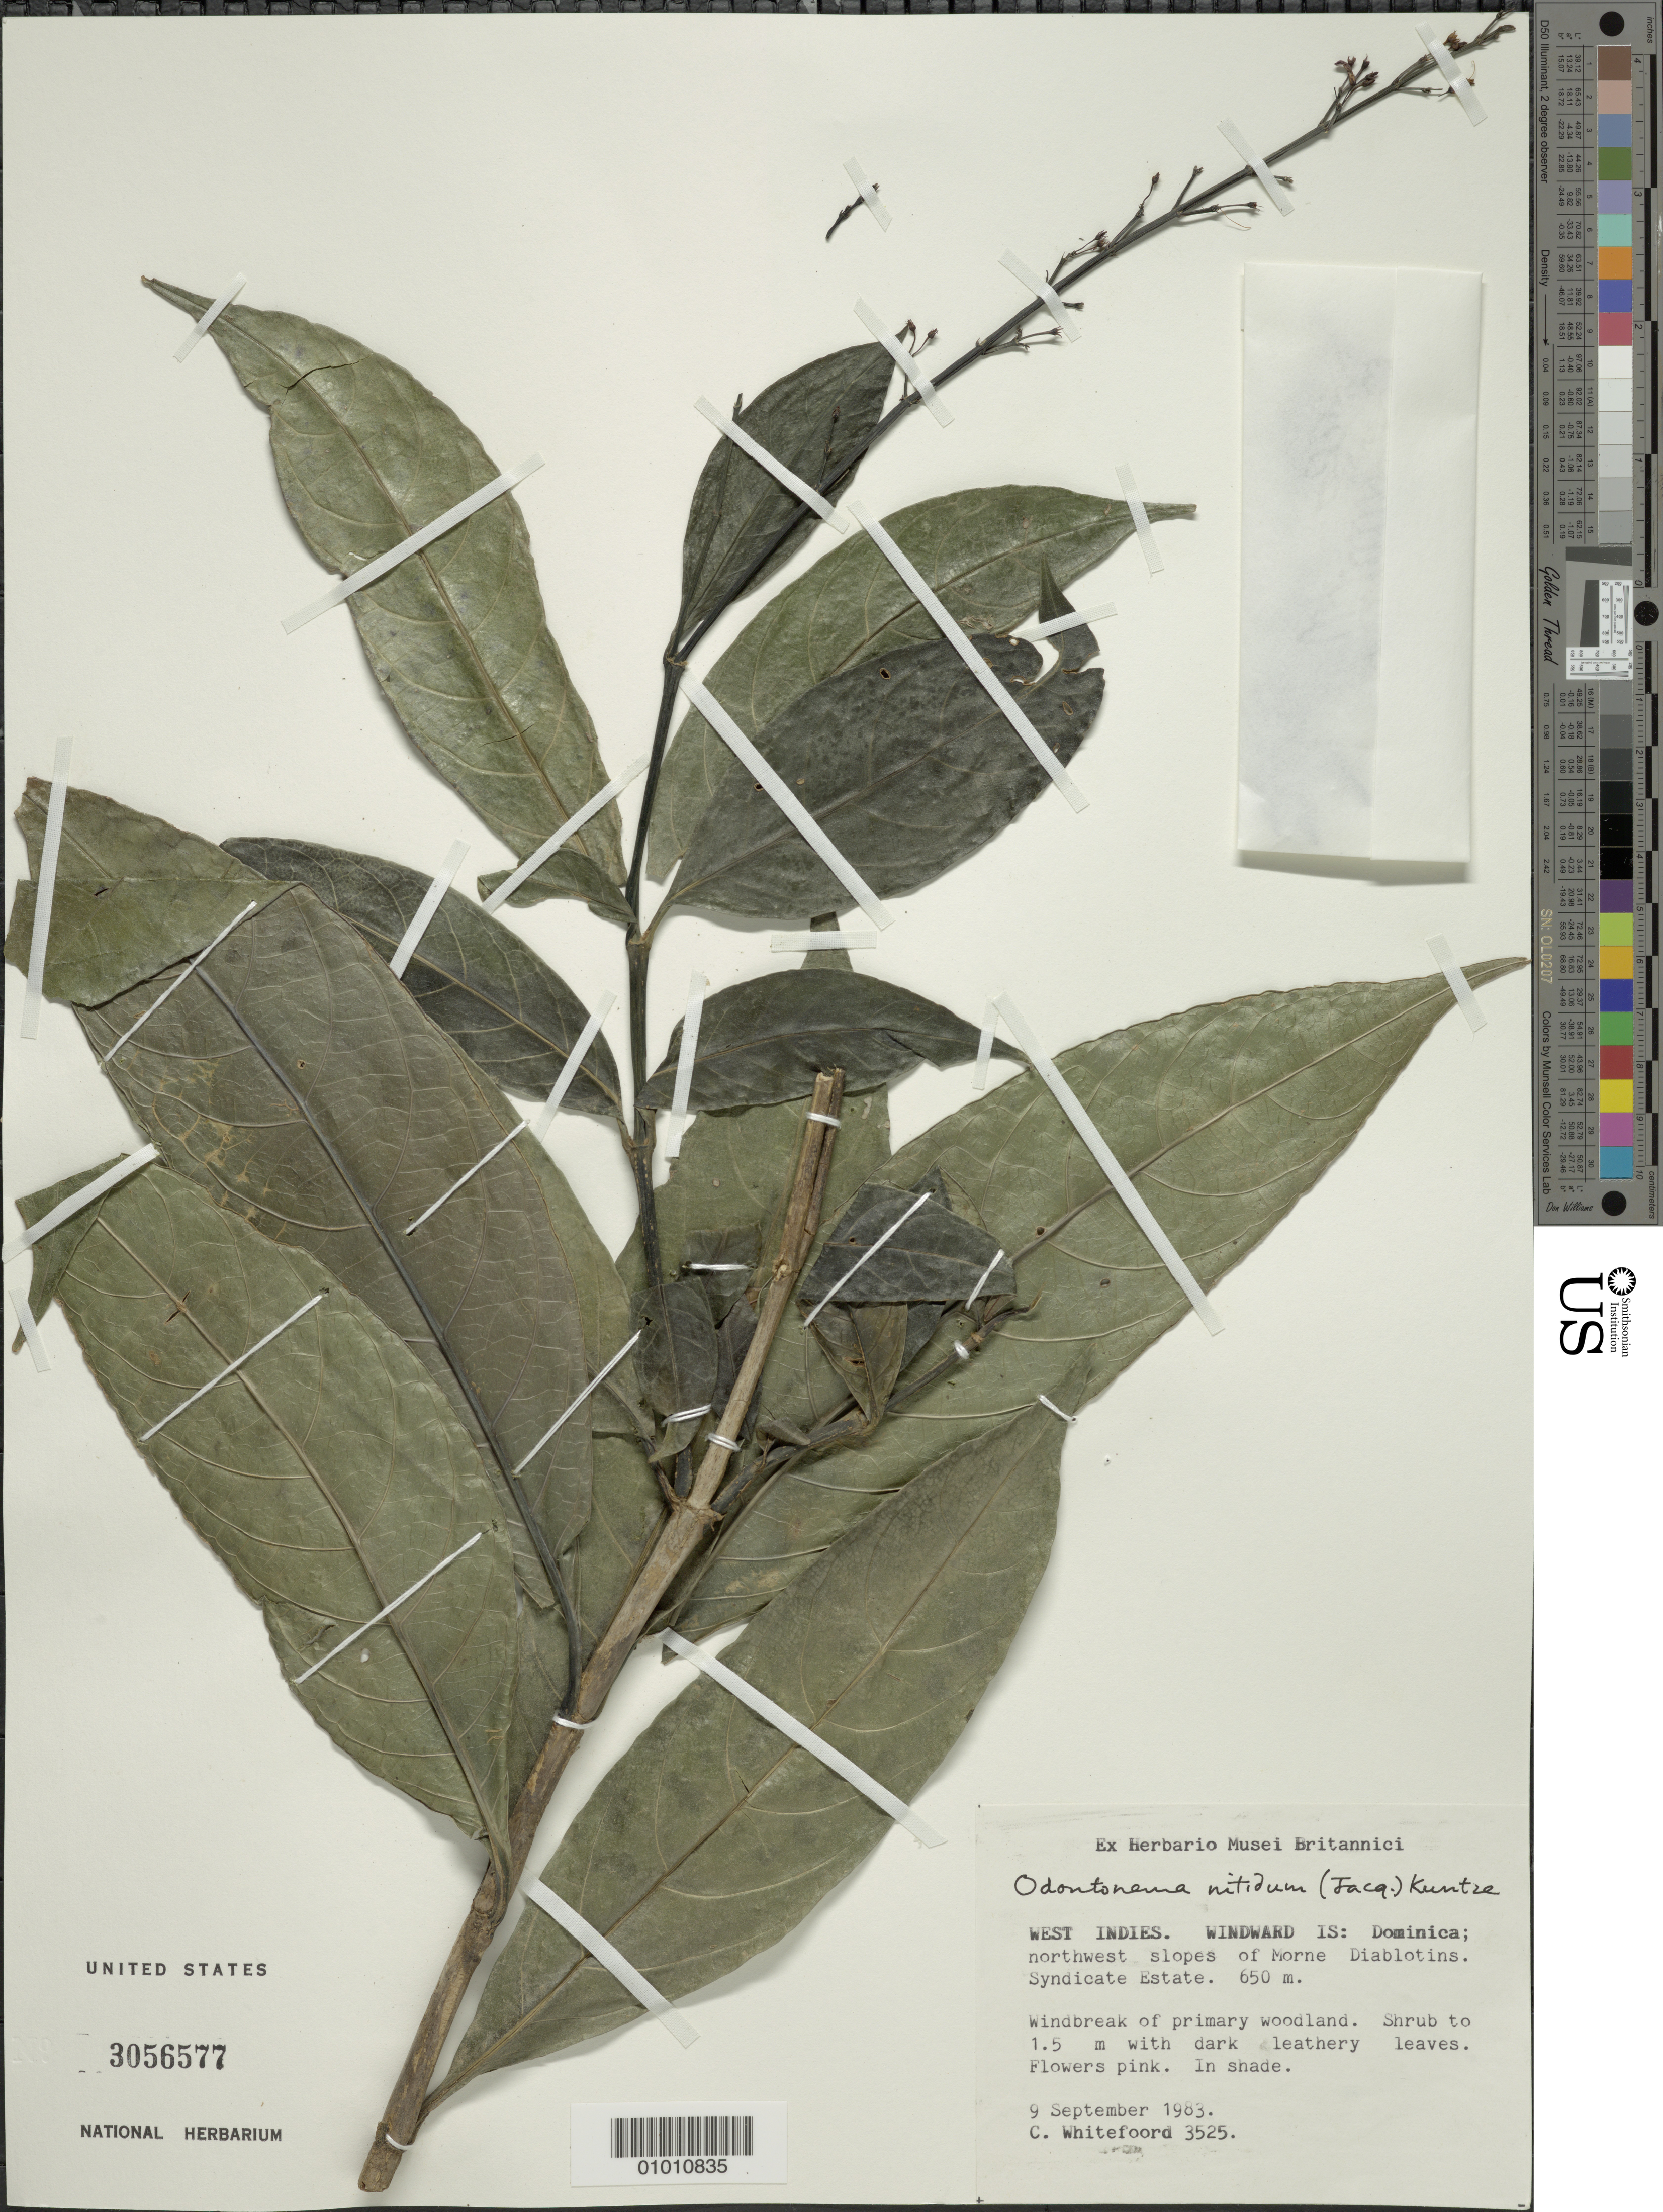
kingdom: Plantae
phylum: Tracheophyta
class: Magnoliopsida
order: Lamiales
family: Acanthaceae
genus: Odontonema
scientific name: Odontonema nitidum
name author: (Jacq.) Kuntze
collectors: C. Whitefoord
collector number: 3525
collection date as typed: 09 Sep 1983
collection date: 1983-09-09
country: Dominica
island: Dominica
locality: Northwest slopes of Morne Diablotins, Syndicate Estate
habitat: Windbreak of primary woodland; in shade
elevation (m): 650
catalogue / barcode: US 3056577